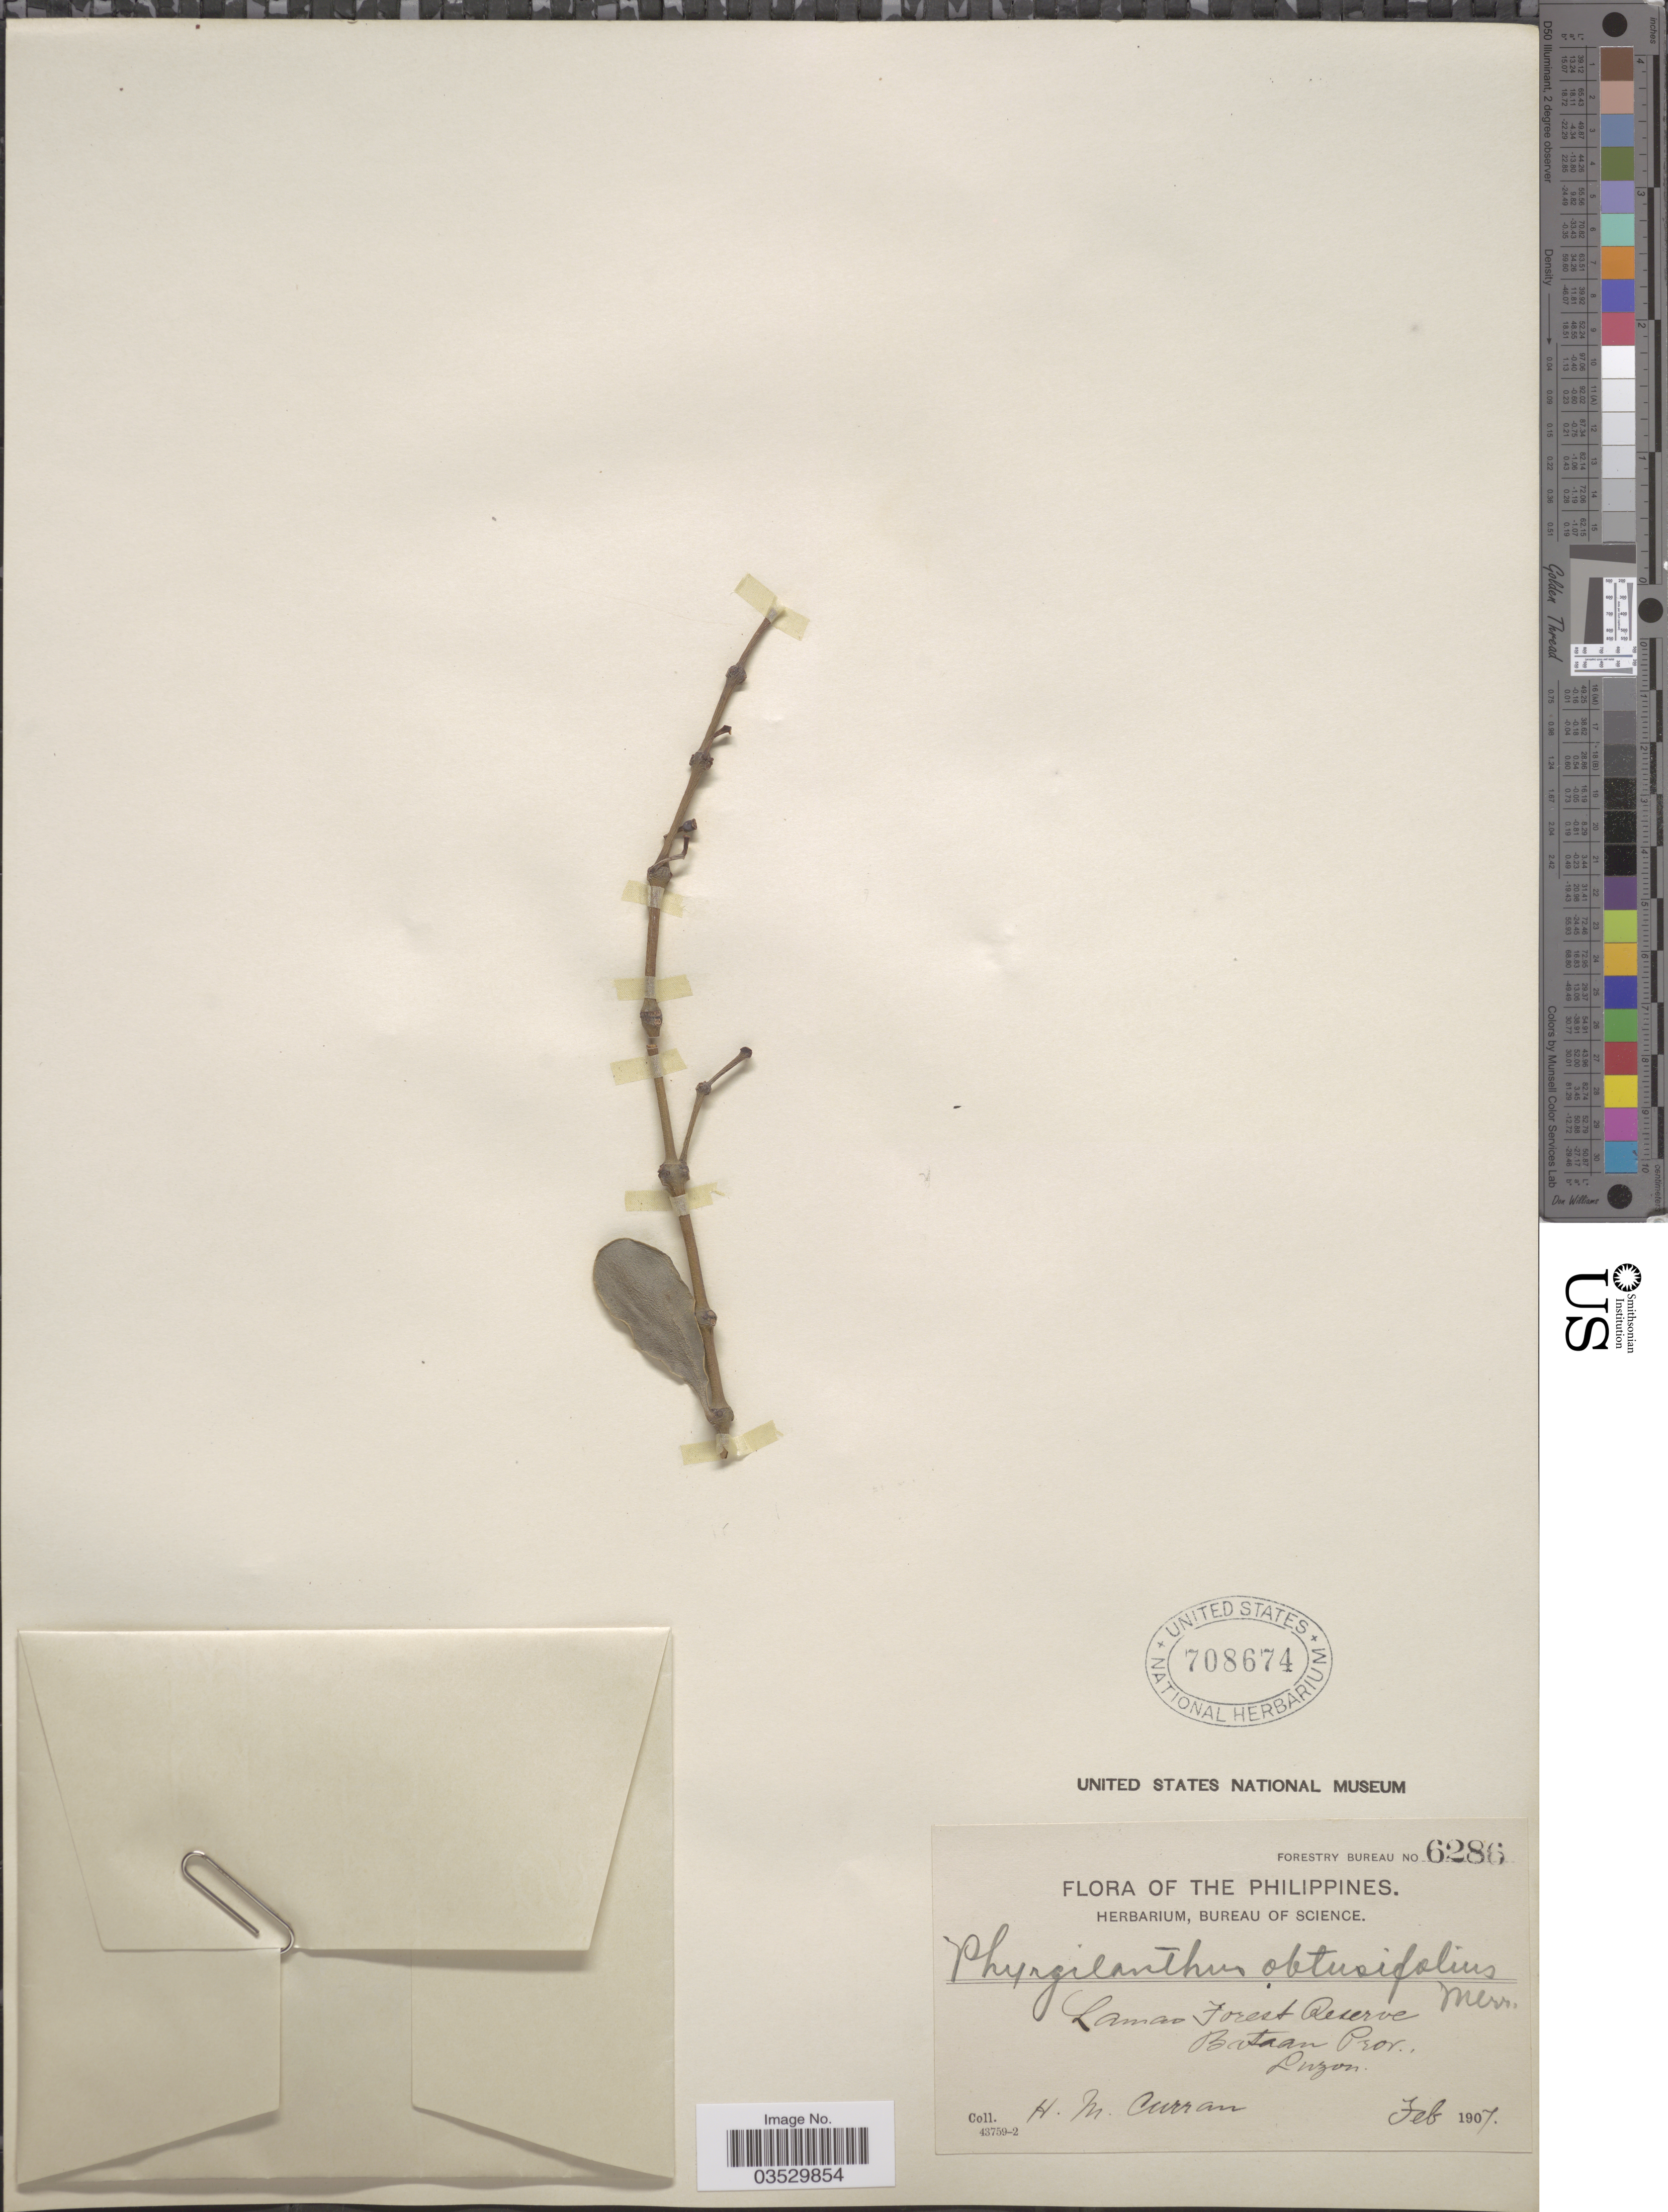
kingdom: Plantae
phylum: Tracheophyta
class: Magnoliopsida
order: Santalales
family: Loranthaceae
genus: Cecarria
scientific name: Cecarria obtusifolia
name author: (Merr.) Barlow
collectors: H. M. Curran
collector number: Forestry Bureau 6286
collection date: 1907-02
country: Philippines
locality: Lamao Forest Reserve. Bataan Prov. Luzon.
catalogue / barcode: US 708674